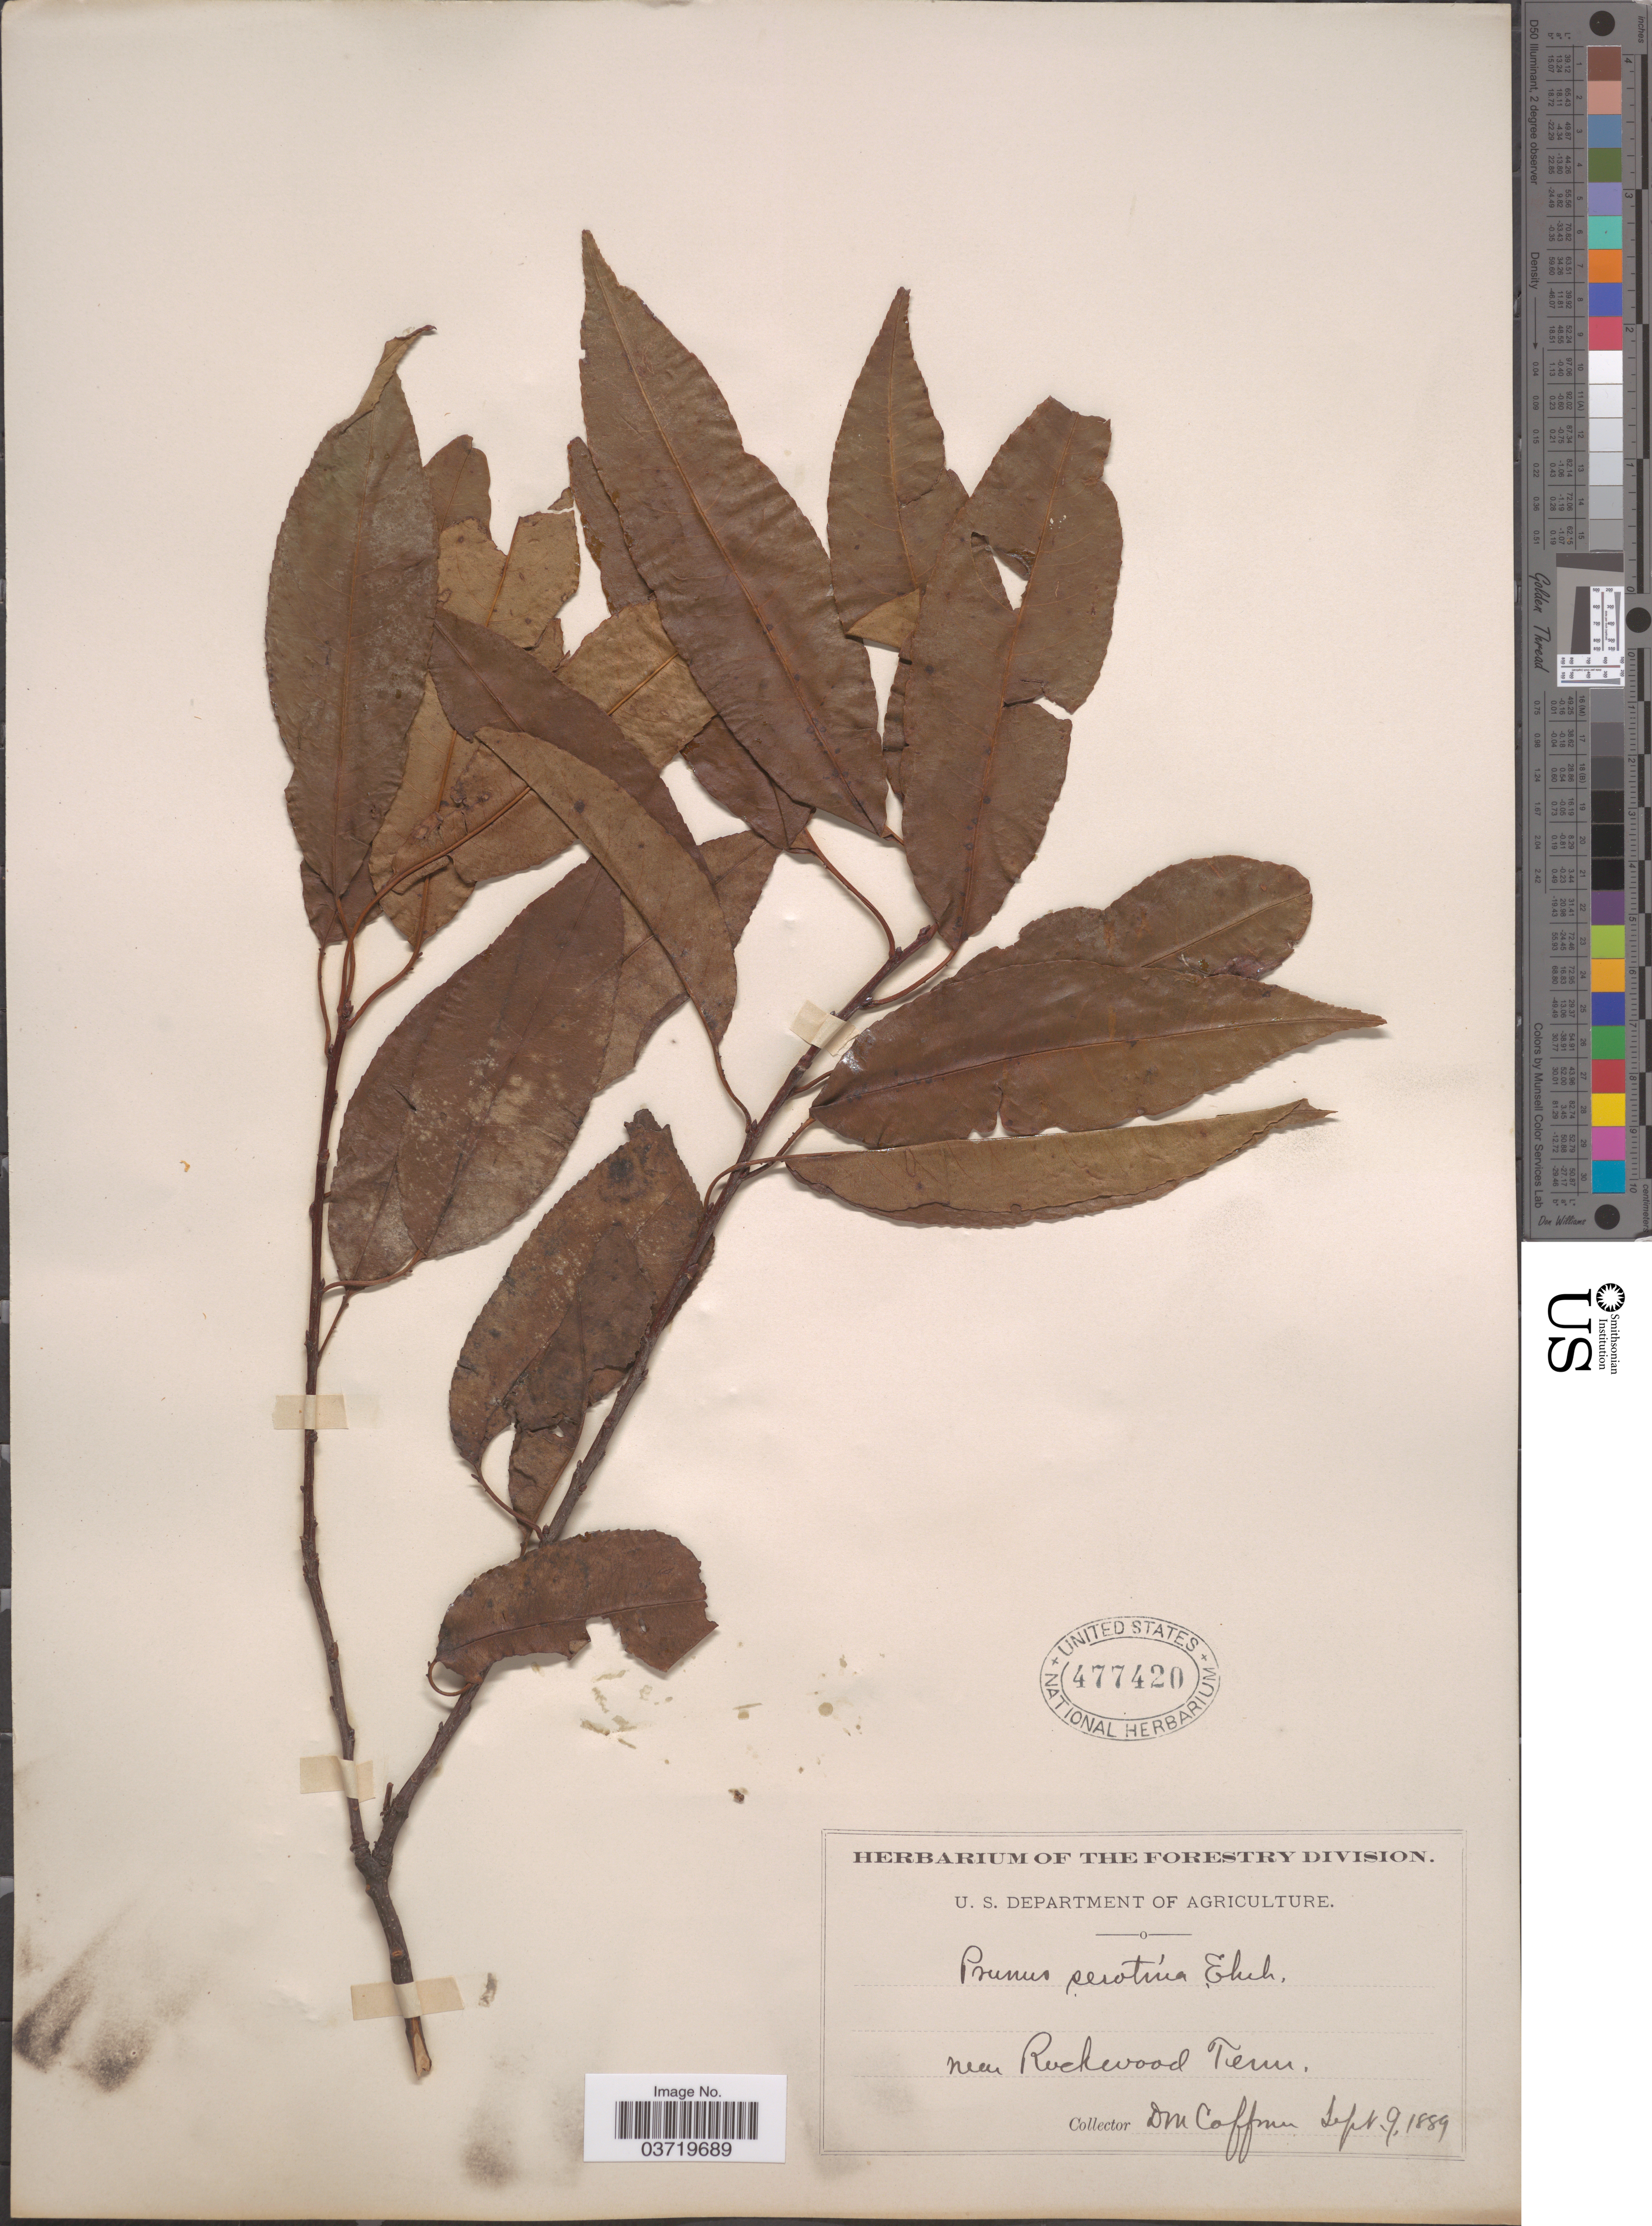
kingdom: Plantae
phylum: Tracheophyta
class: Magnoliopsida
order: Rosales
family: Rosaceae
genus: Prunus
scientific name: Prunus serotina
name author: Ehrh.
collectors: D. M. Coffman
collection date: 1889-09-09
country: United States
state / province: Tennessee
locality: Near Rockwood.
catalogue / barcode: US 477420